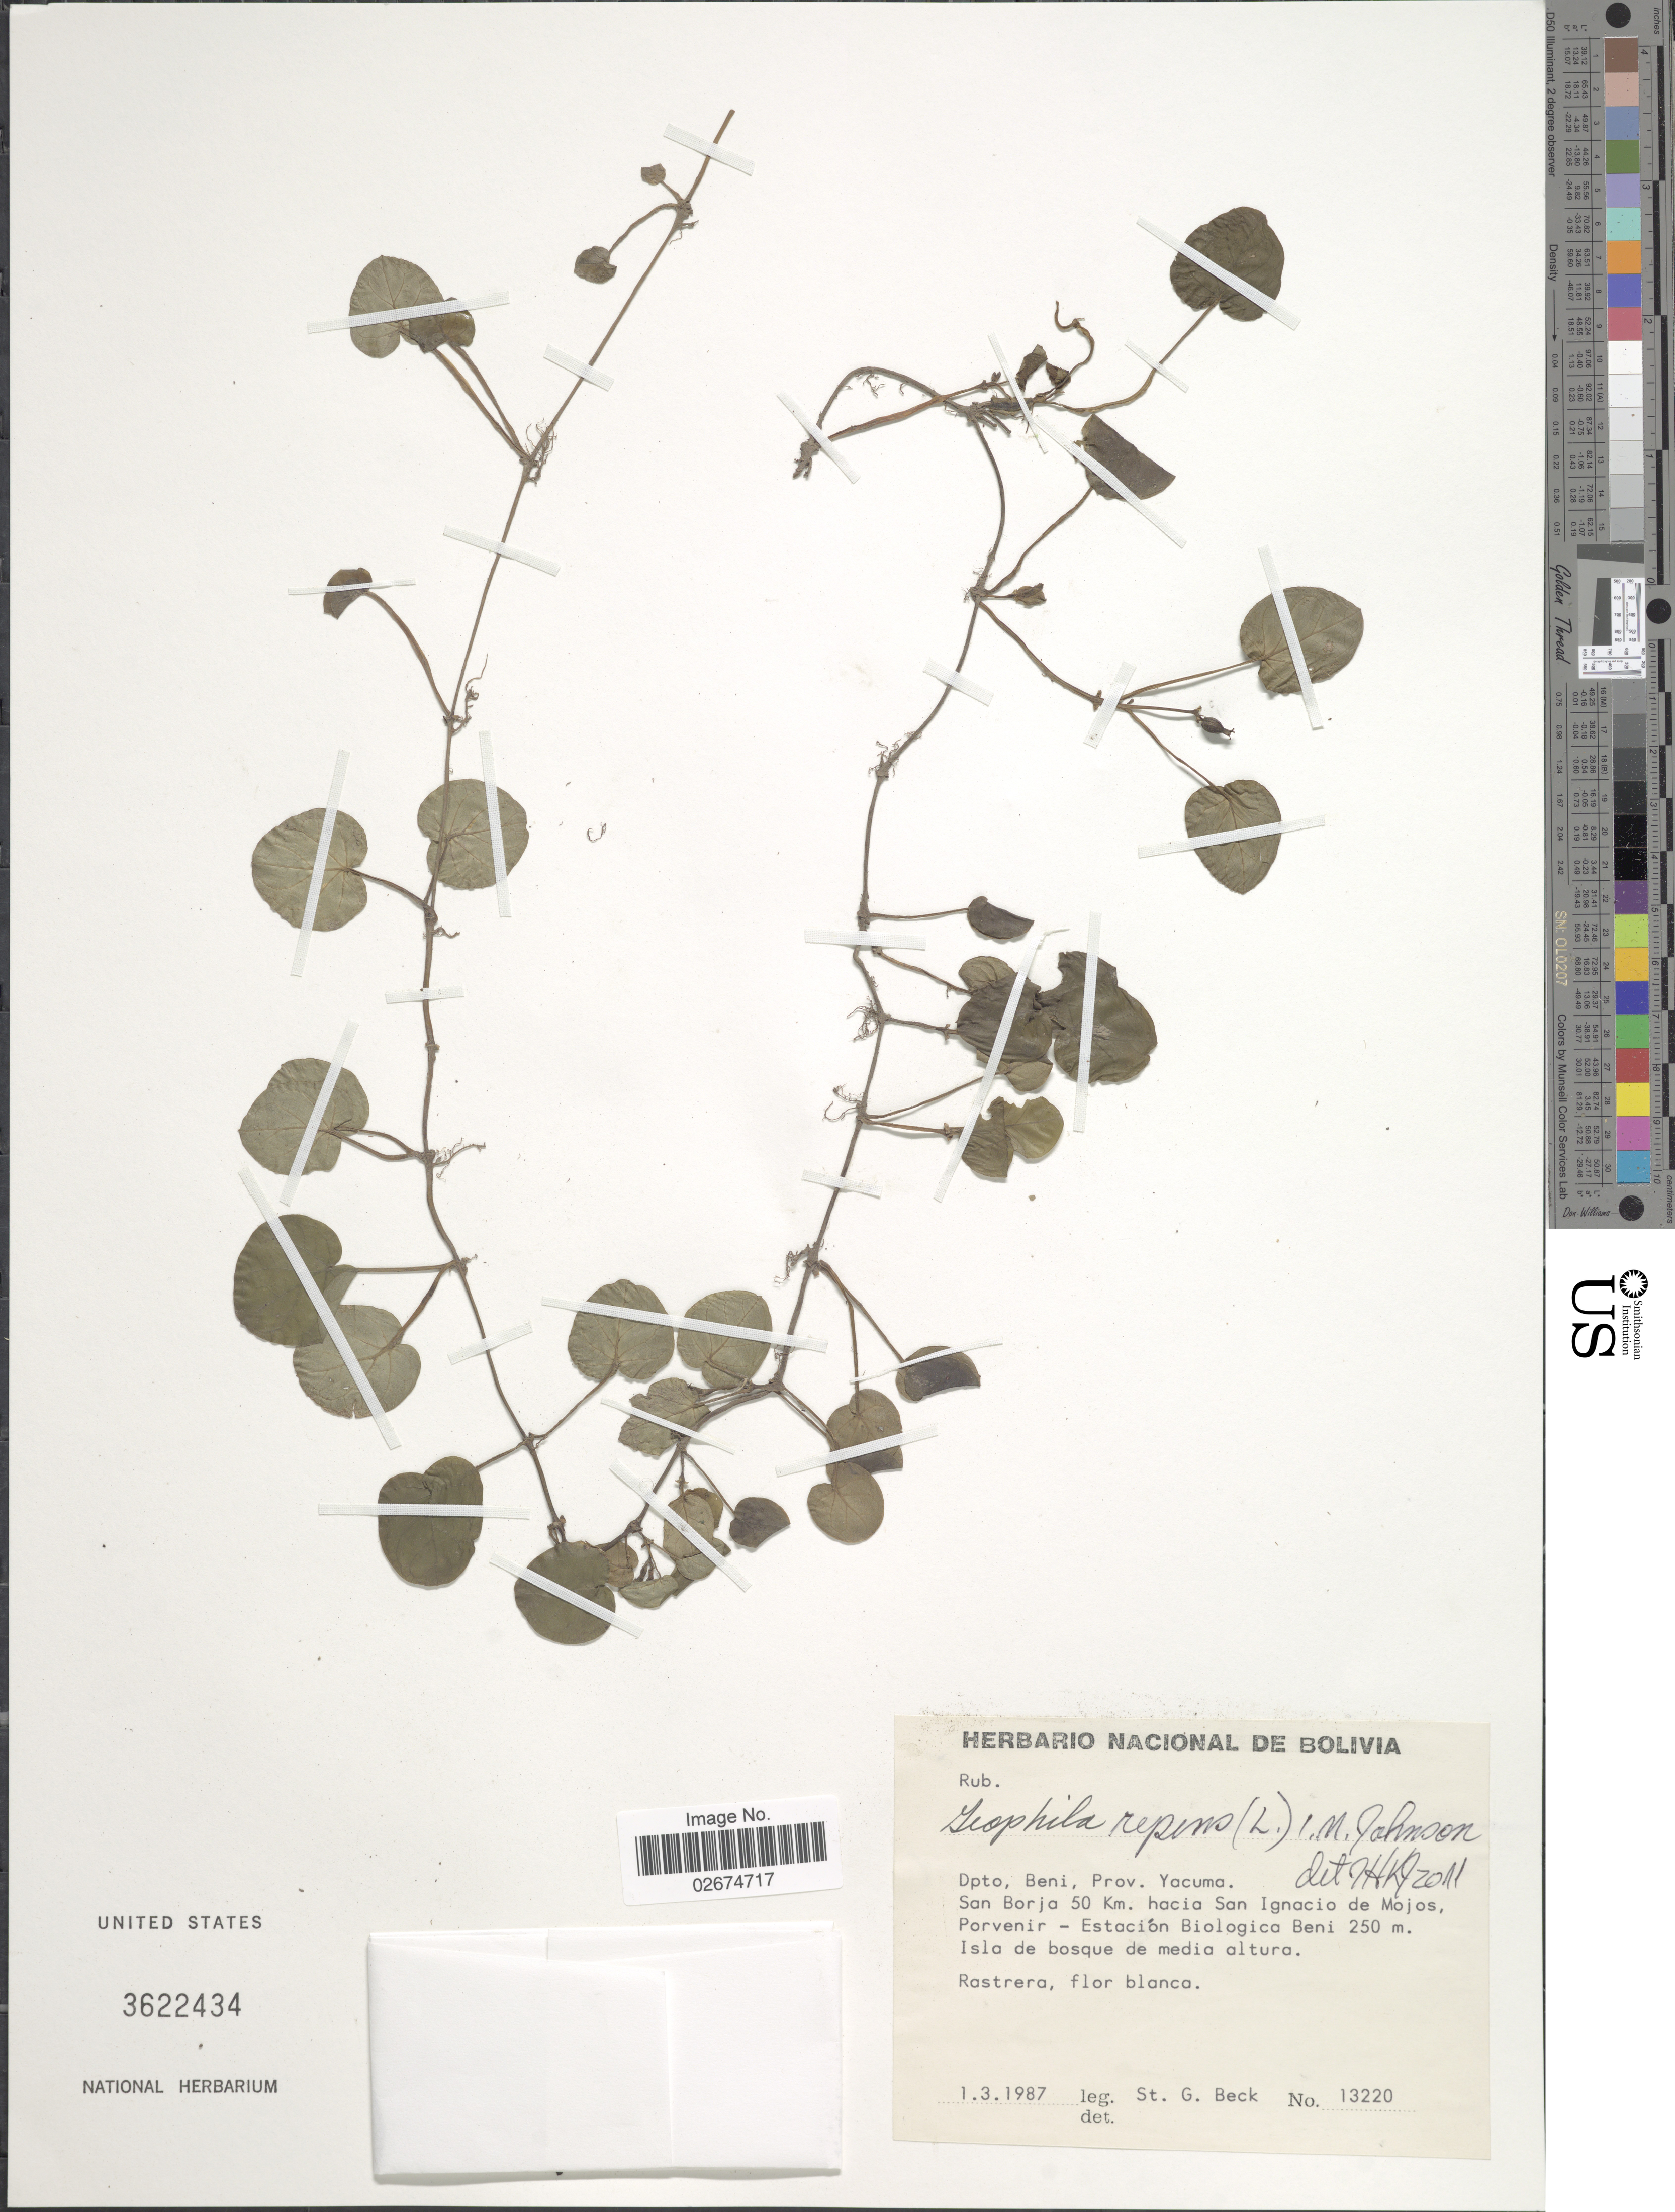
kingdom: Plantae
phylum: Tracheophyta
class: Magnoliopsida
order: Gentianales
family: Rubiaceae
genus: Carinta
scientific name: Carinta repens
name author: (L.) L.B. Sm. & Downs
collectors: S. G. Beck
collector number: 13220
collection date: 1987-03-01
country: Bolivia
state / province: Beni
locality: Dpto. Benim Prov. Yacuma, San Borja 50 Km. hacia San Ignacio de Mojos, Porvenir - Estacion Biologica Beni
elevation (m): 250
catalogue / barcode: US 3622434